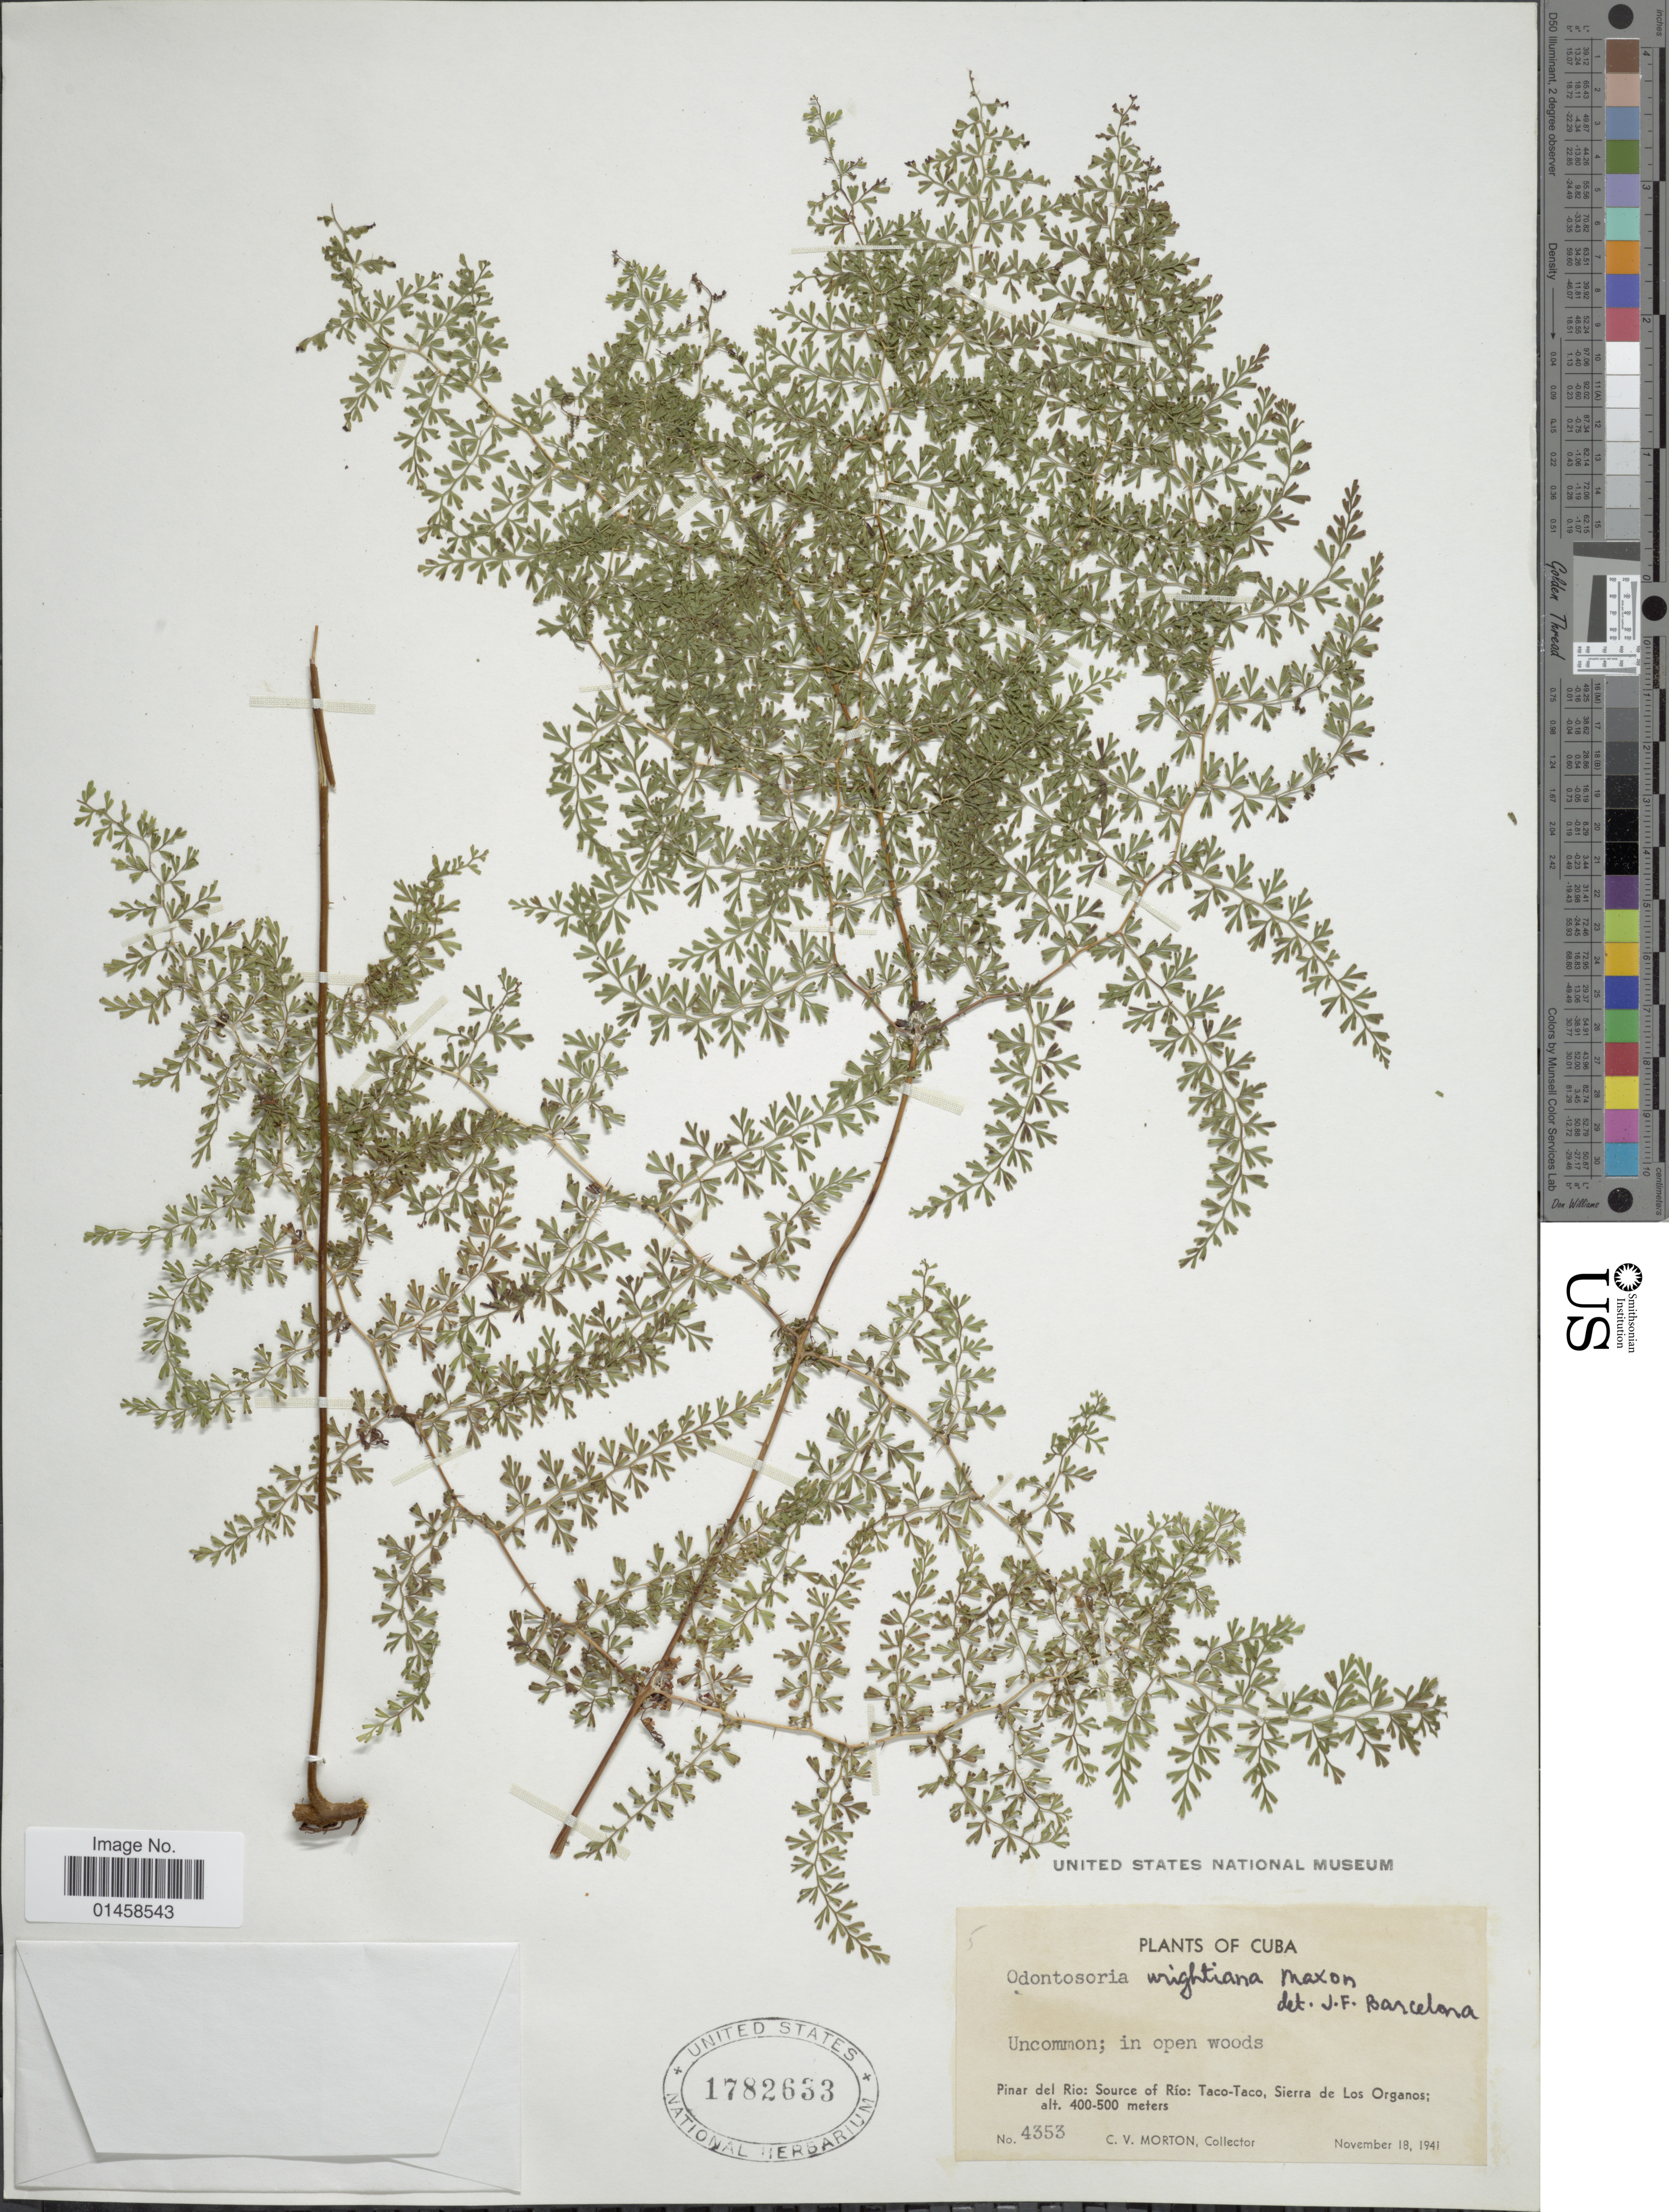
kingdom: Plantae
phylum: Tracheophyta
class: Polypodiopsida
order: Polypodiales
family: Lindsaeaceae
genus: Odontosoria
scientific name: Odontosoria wrightiana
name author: Maxon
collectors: C. V. Morton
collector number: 4353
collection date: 1941-11-18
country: Cuba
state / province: Pinar del Río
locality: Source of Río: Tavo-Taco, Sierra de Los Organos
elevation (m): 400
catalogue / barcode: US 1782633